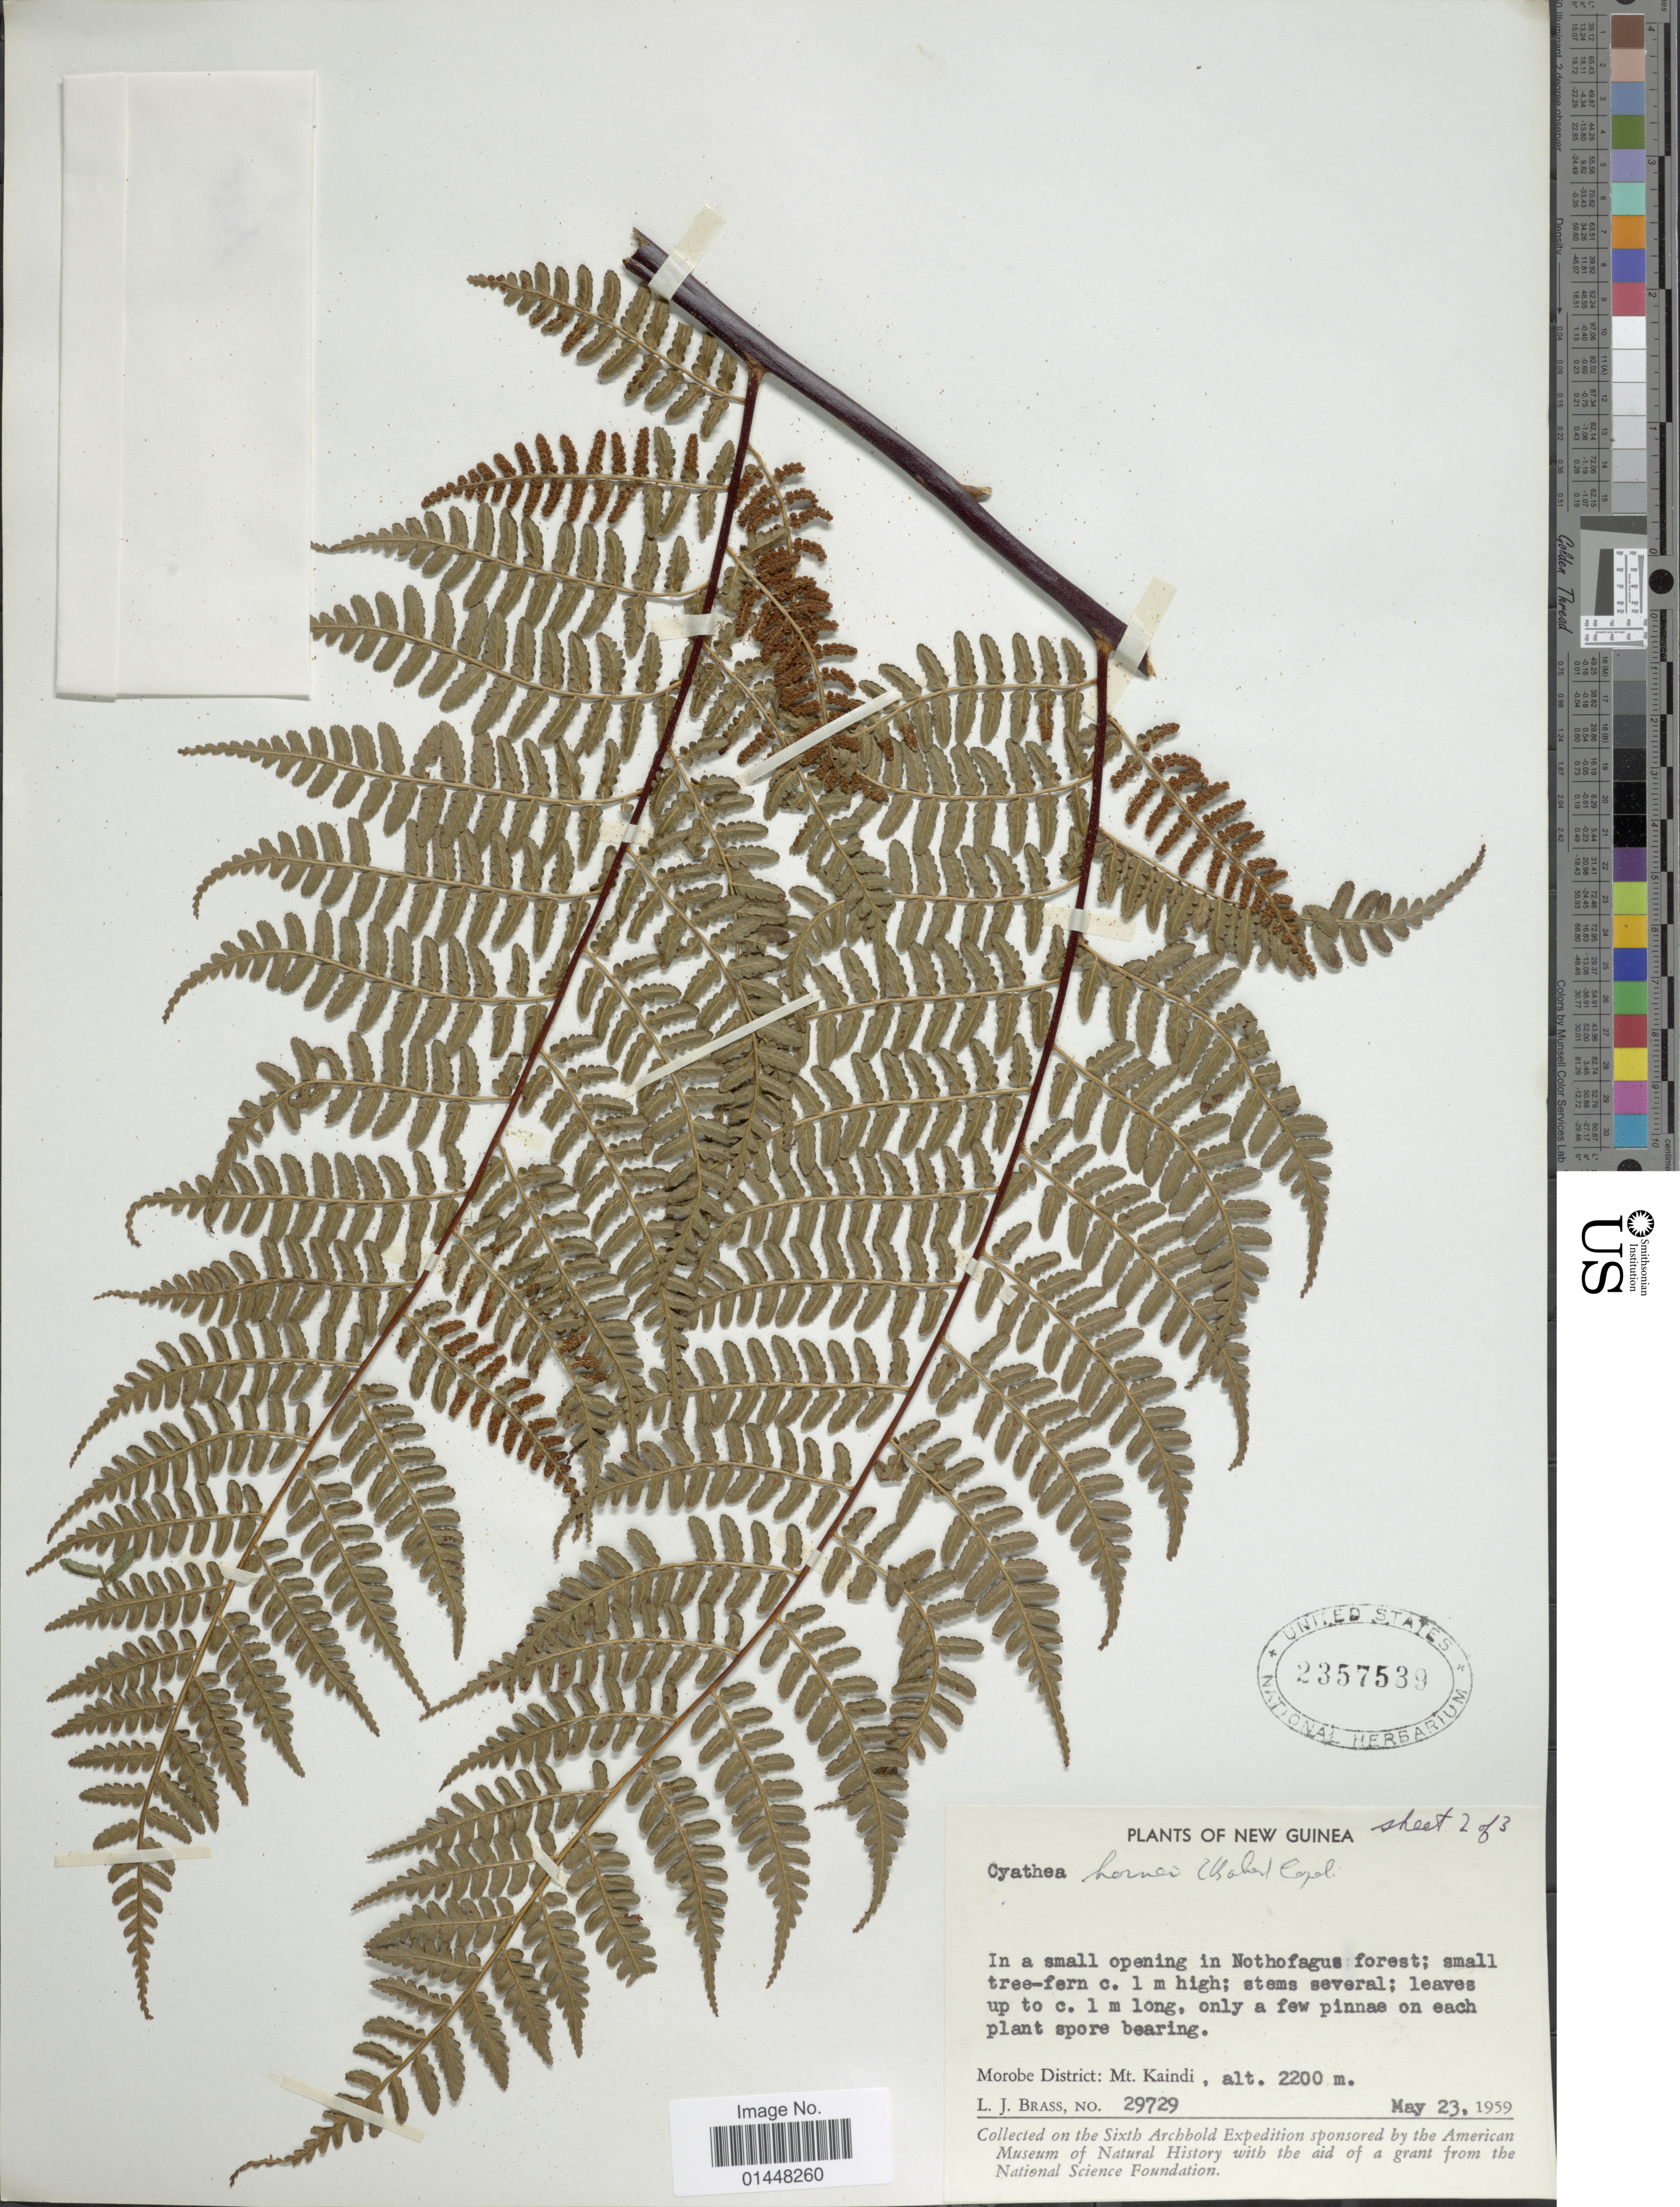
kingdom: Plantae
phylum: Tracheophyta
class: Polypodiopsida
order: Cyatheales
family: Cyatheaceae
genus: Gymnosphaera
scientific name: Gymnosphaera hornei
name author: (Baker) Copel.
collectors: L. J. Brass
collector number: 29729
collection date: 1959-05-23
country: Papua New Guinea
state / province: Morobe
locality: New Guinea. Morobe District: Mt. Kaindi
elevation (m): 2200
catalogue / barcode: US 2357539